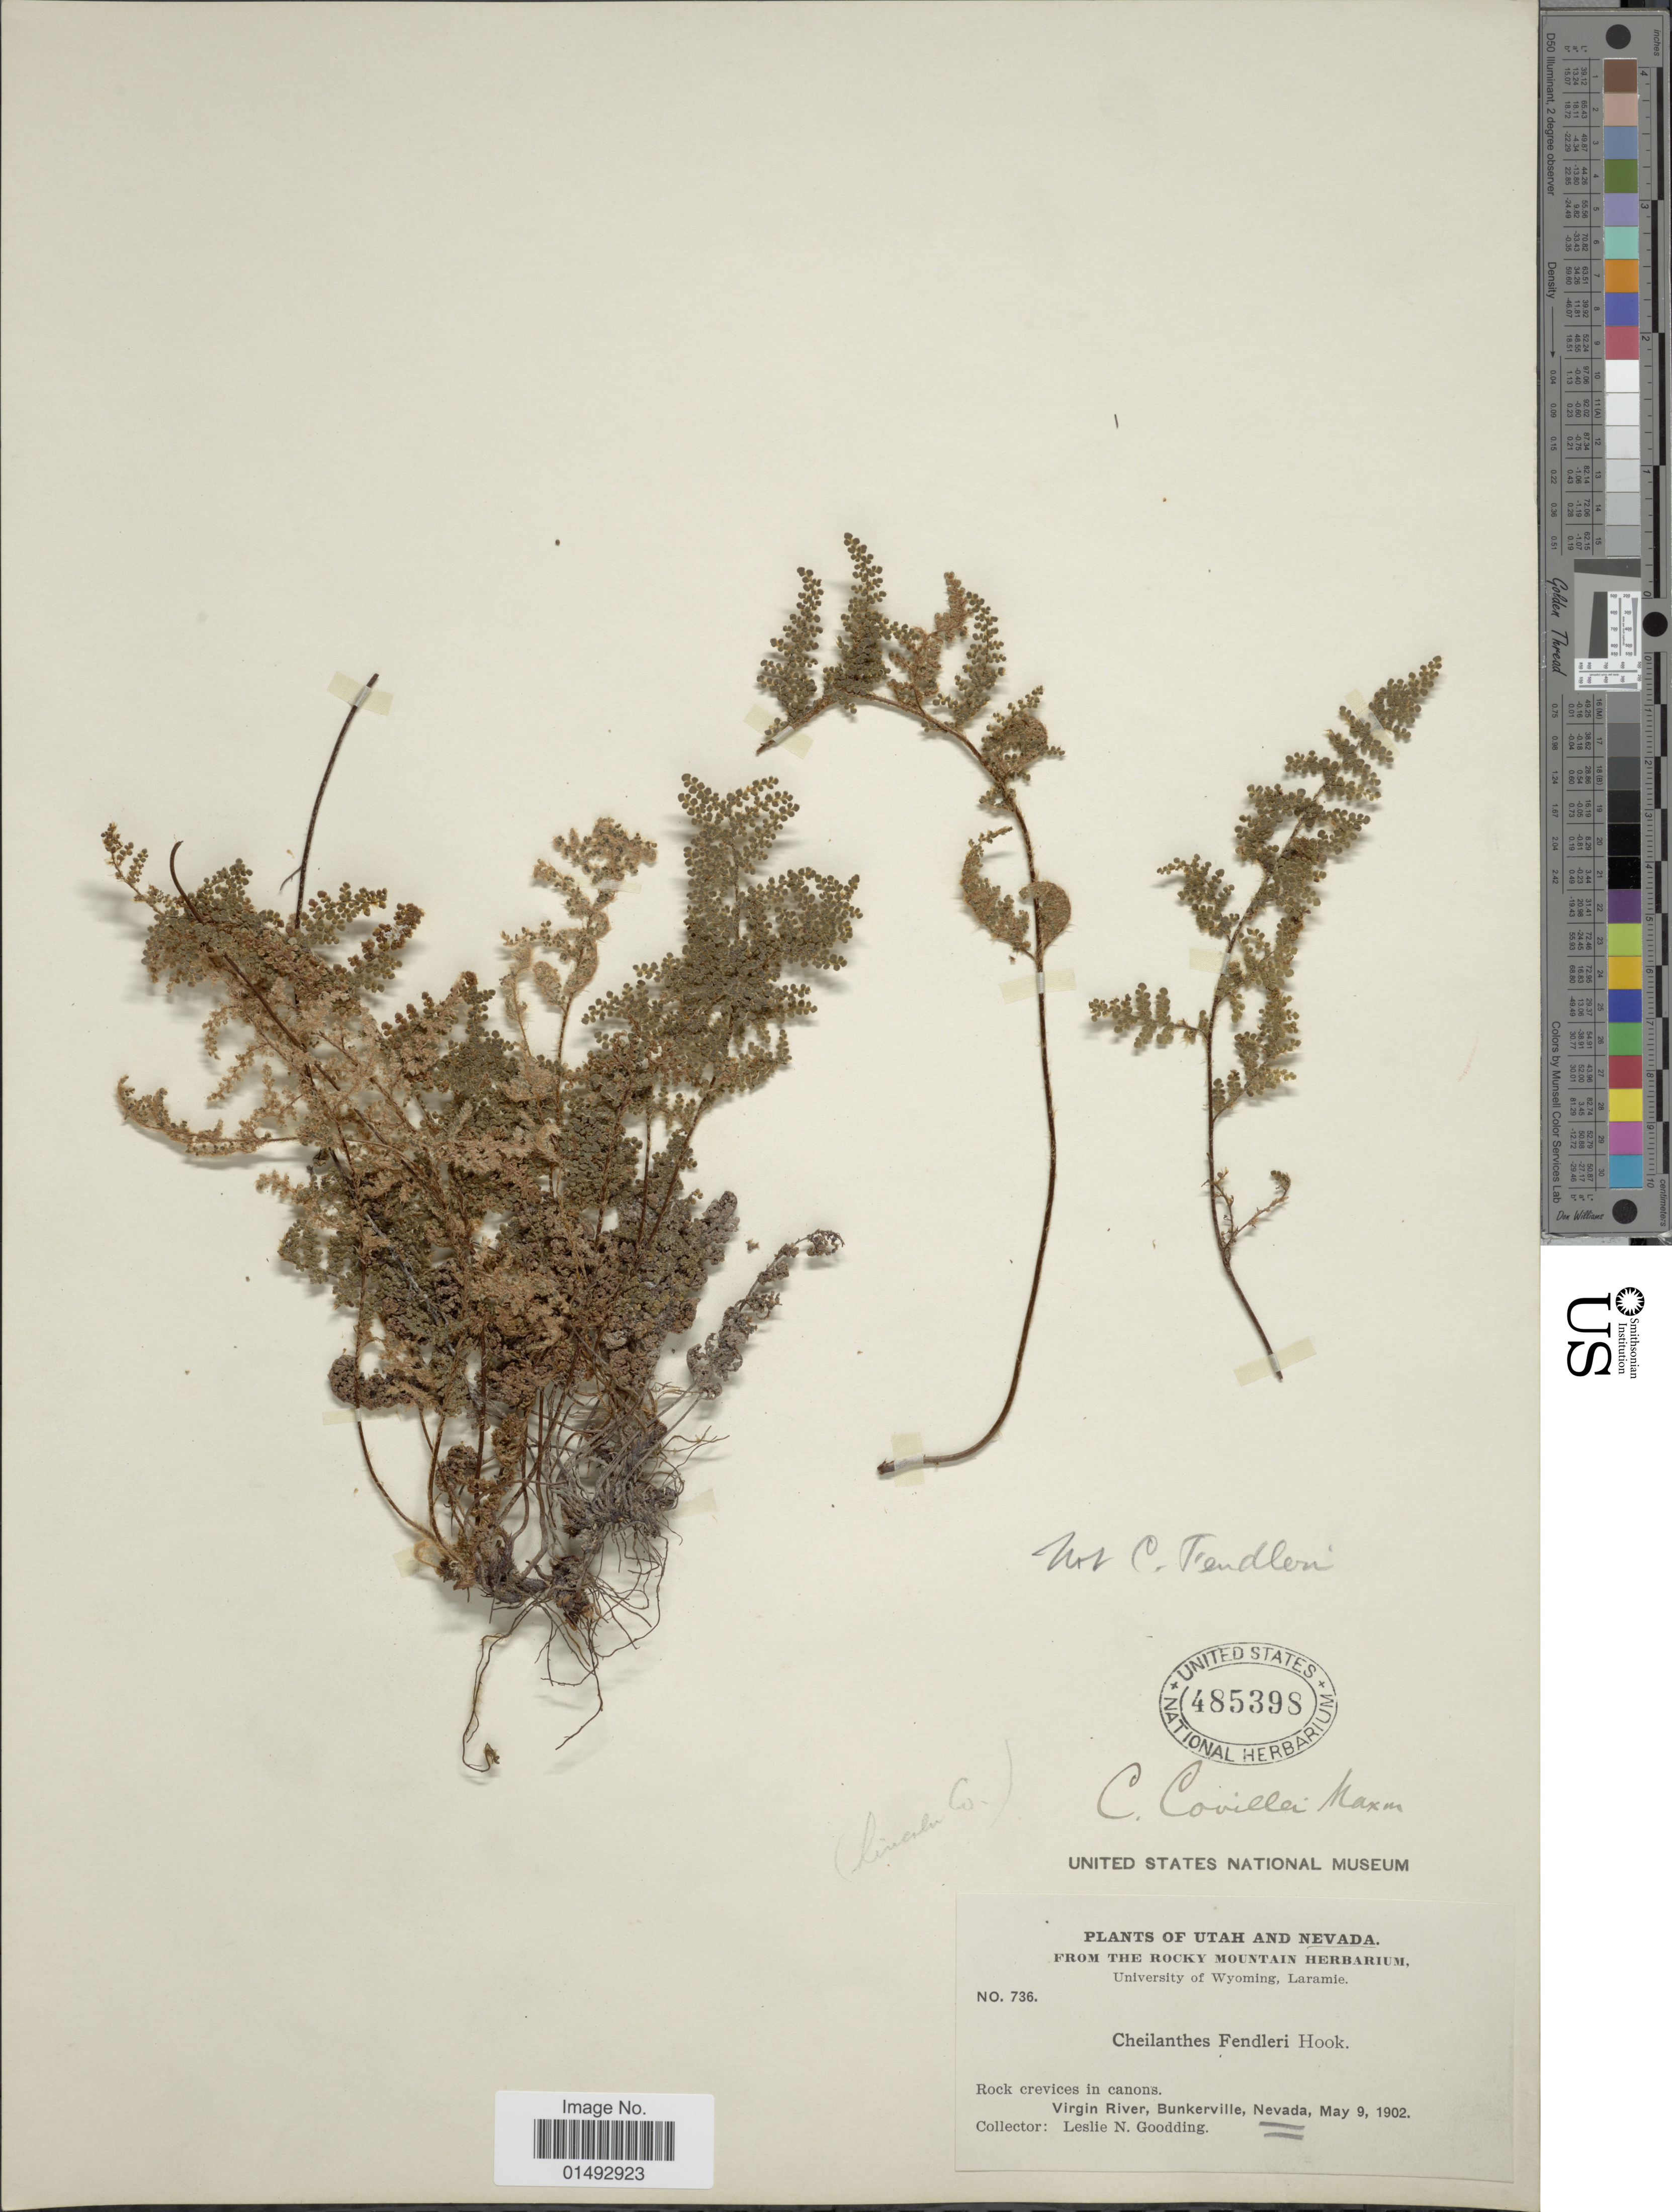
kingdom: Plantae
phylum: Tracheophyta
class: Polypodiopsida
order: Polypodiales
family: Pteridaceae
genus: Myriopteris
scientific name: Myriopteris covillei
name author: (Maxon) Á. Löve & D. Löve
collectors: L. N. Goodding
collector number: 736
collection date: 1902-05-09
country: United States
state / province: Nevada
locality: Nevada, Rocks crevices in canons. Virgin River, Bunkerville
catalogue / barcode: US 485398